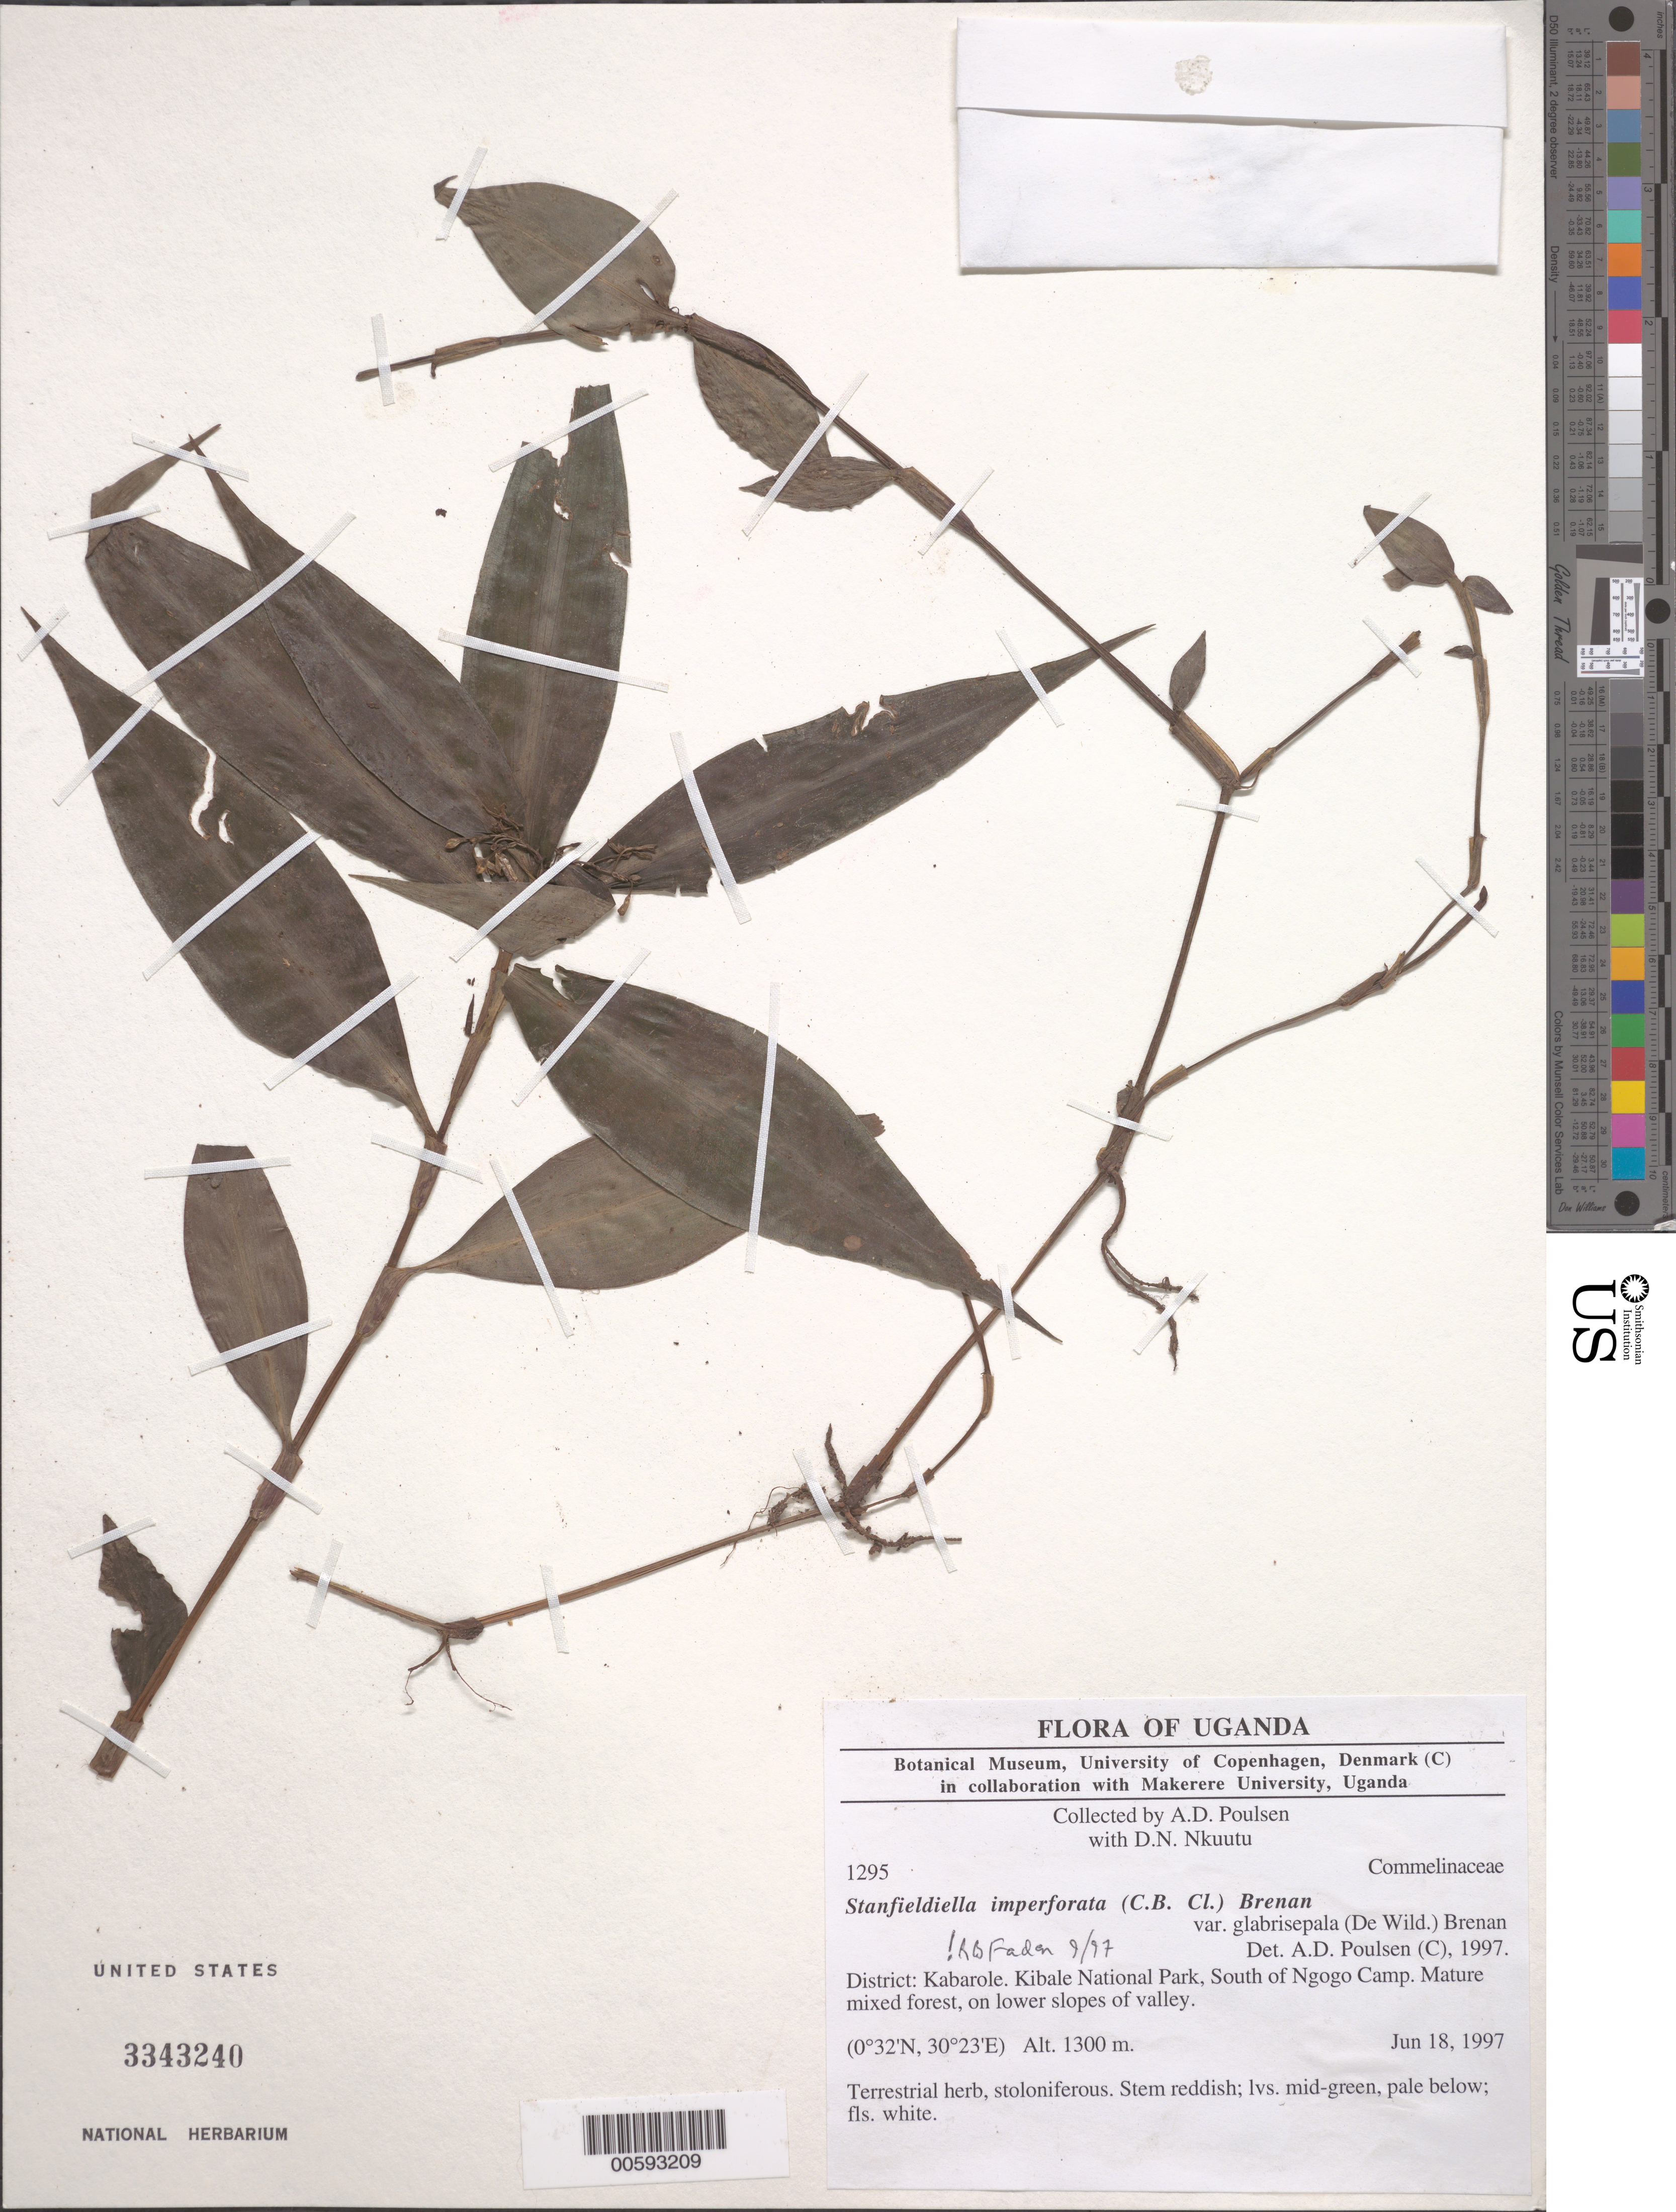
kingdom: Plantae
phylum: Tracheophyta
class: Liliopsida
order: Commelinales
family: Commelinaceae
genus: Stanfieldiella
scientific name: Stanfieldiella imperforata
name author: (C.B. Clarke) Brenan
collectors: A. Poulsen & D. Nkuutu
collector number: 1295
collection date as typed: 18 Jun 1997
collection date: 1997-06-18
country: Uganda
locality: Kabarole, kibale national park, south of ngogo camp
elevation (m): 1300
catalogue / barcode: US 3343240